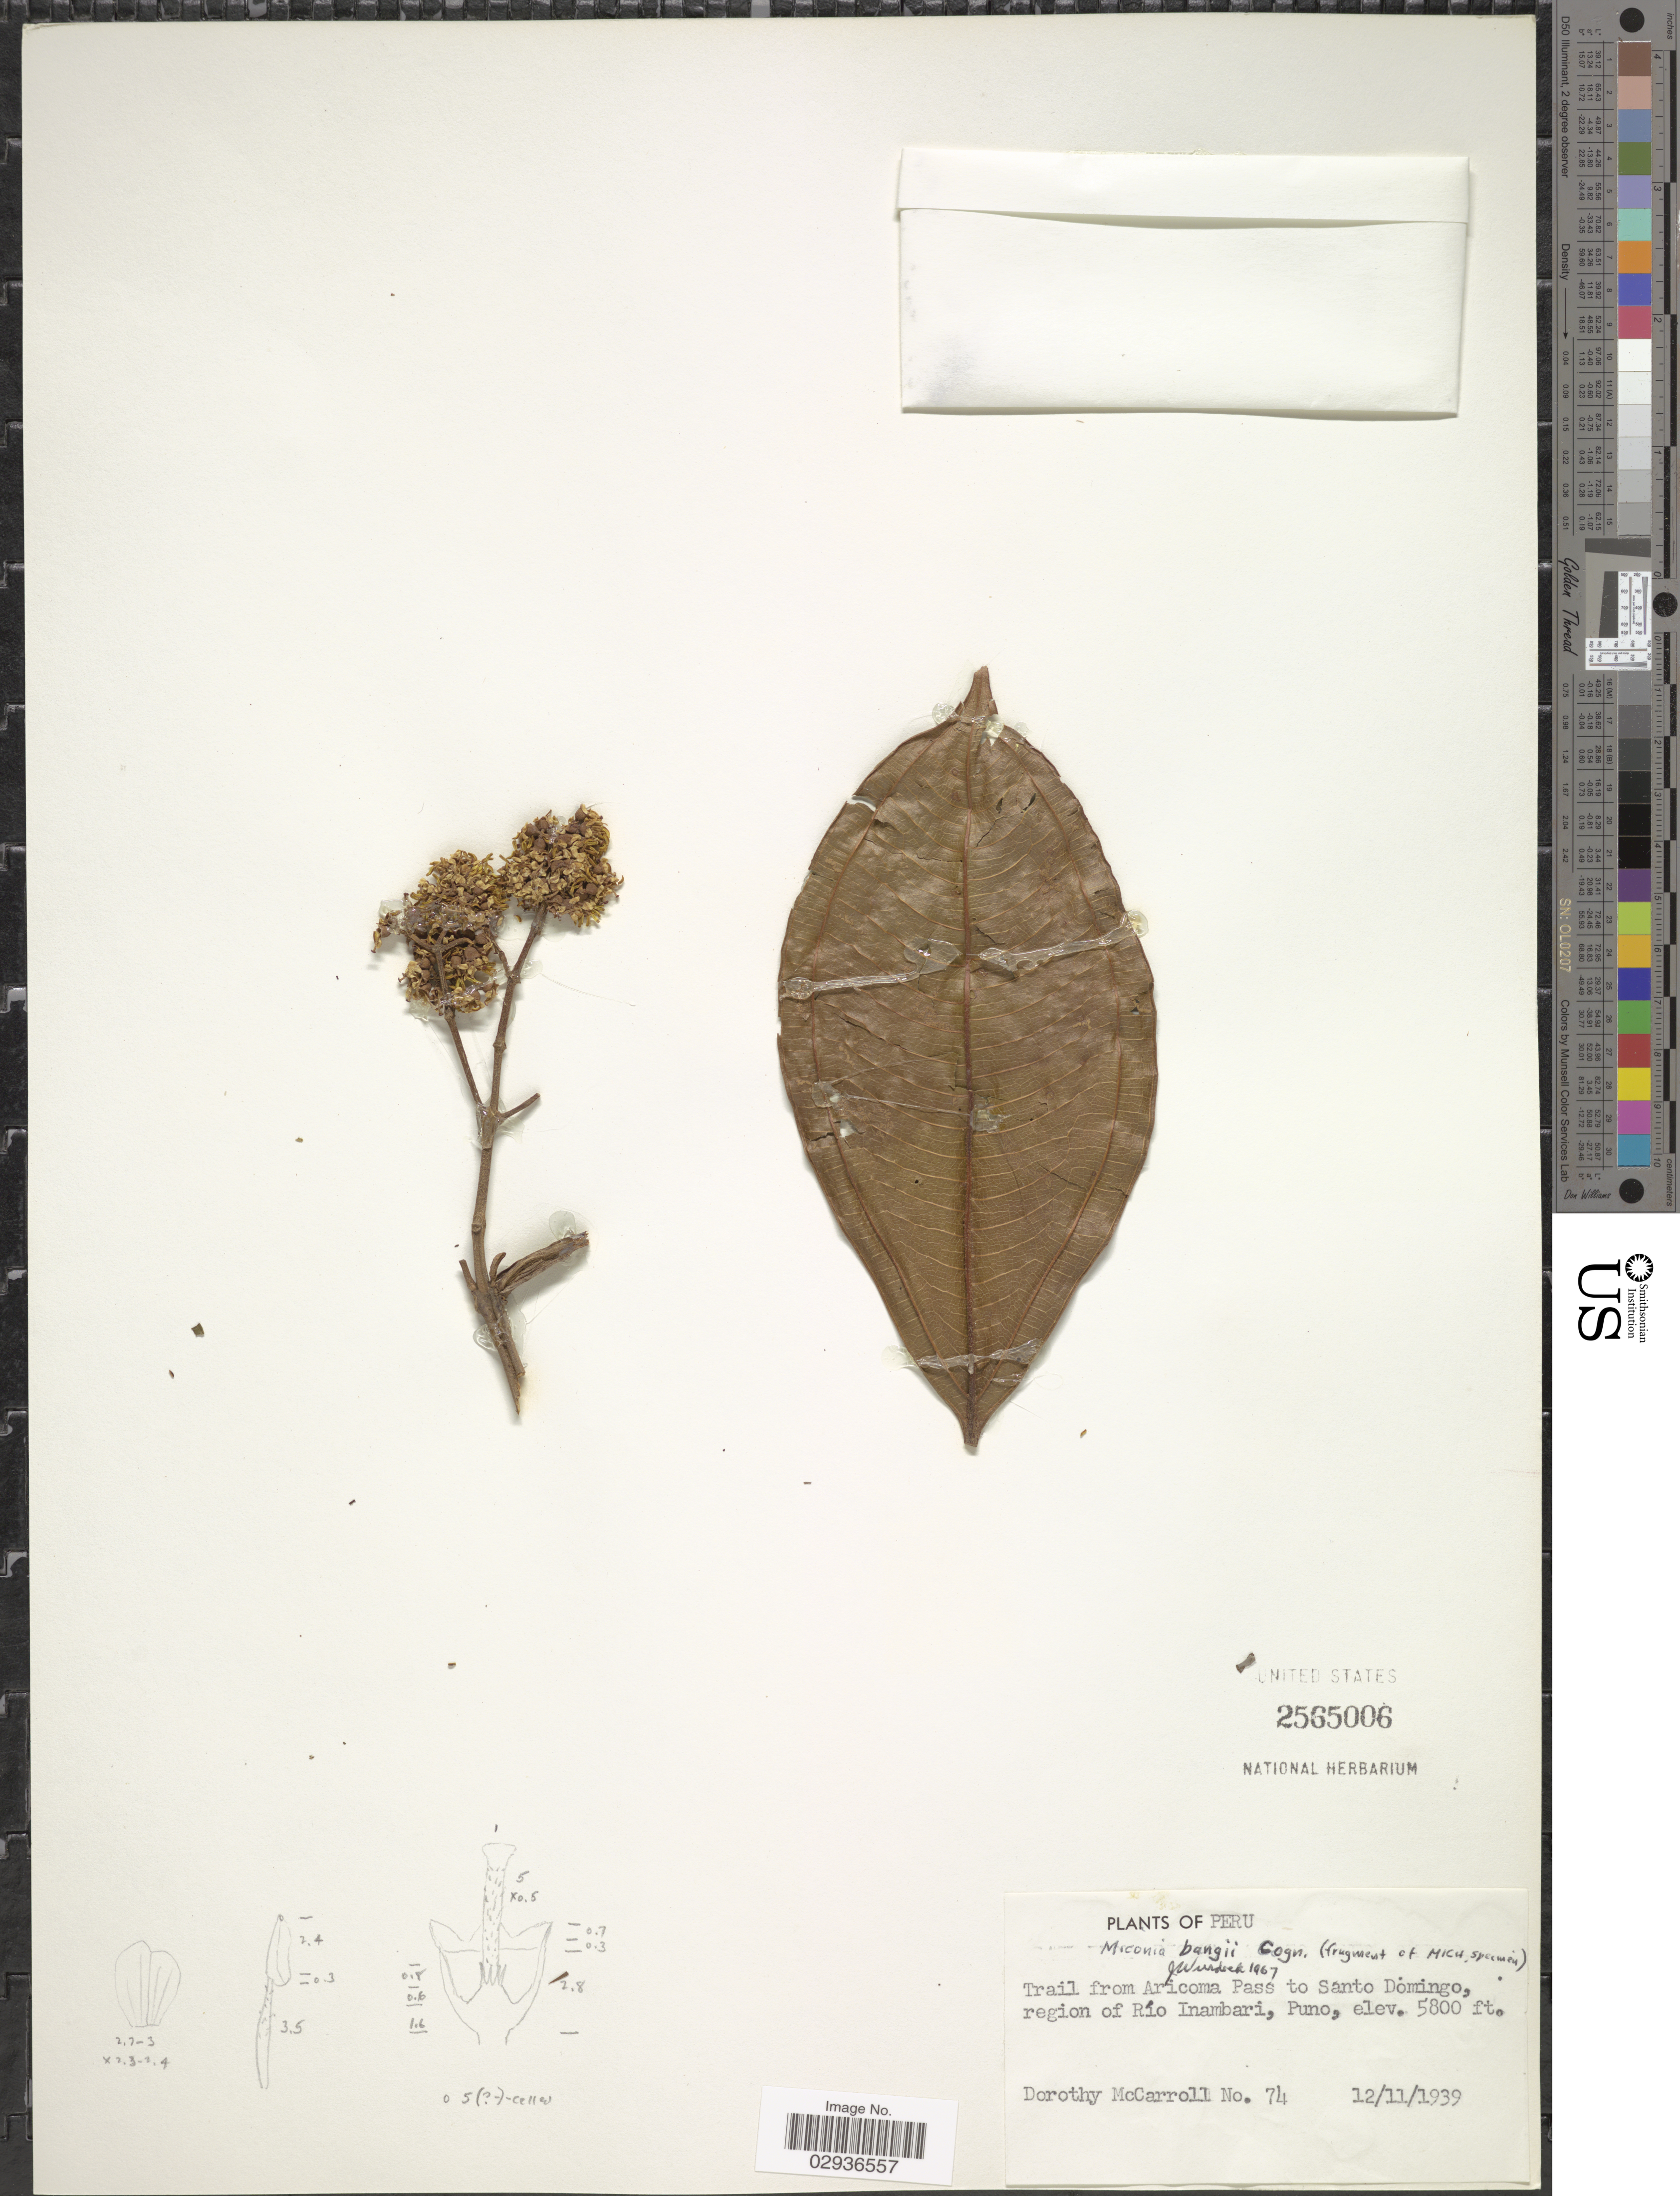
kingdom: Plantae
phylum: Tracheophyta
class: Magnoliopsida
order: Myrtales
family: Melastomataceae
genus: Miconia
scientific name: Miconia bangii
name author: Cogn.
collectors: D. McCarroll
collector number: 74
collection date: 1939-11-12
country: Peru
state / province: Puno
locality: Trail from Aricoma Pass to Santo Domingo, region of Río Inambari.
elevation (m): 1768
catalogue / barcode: US 2565006